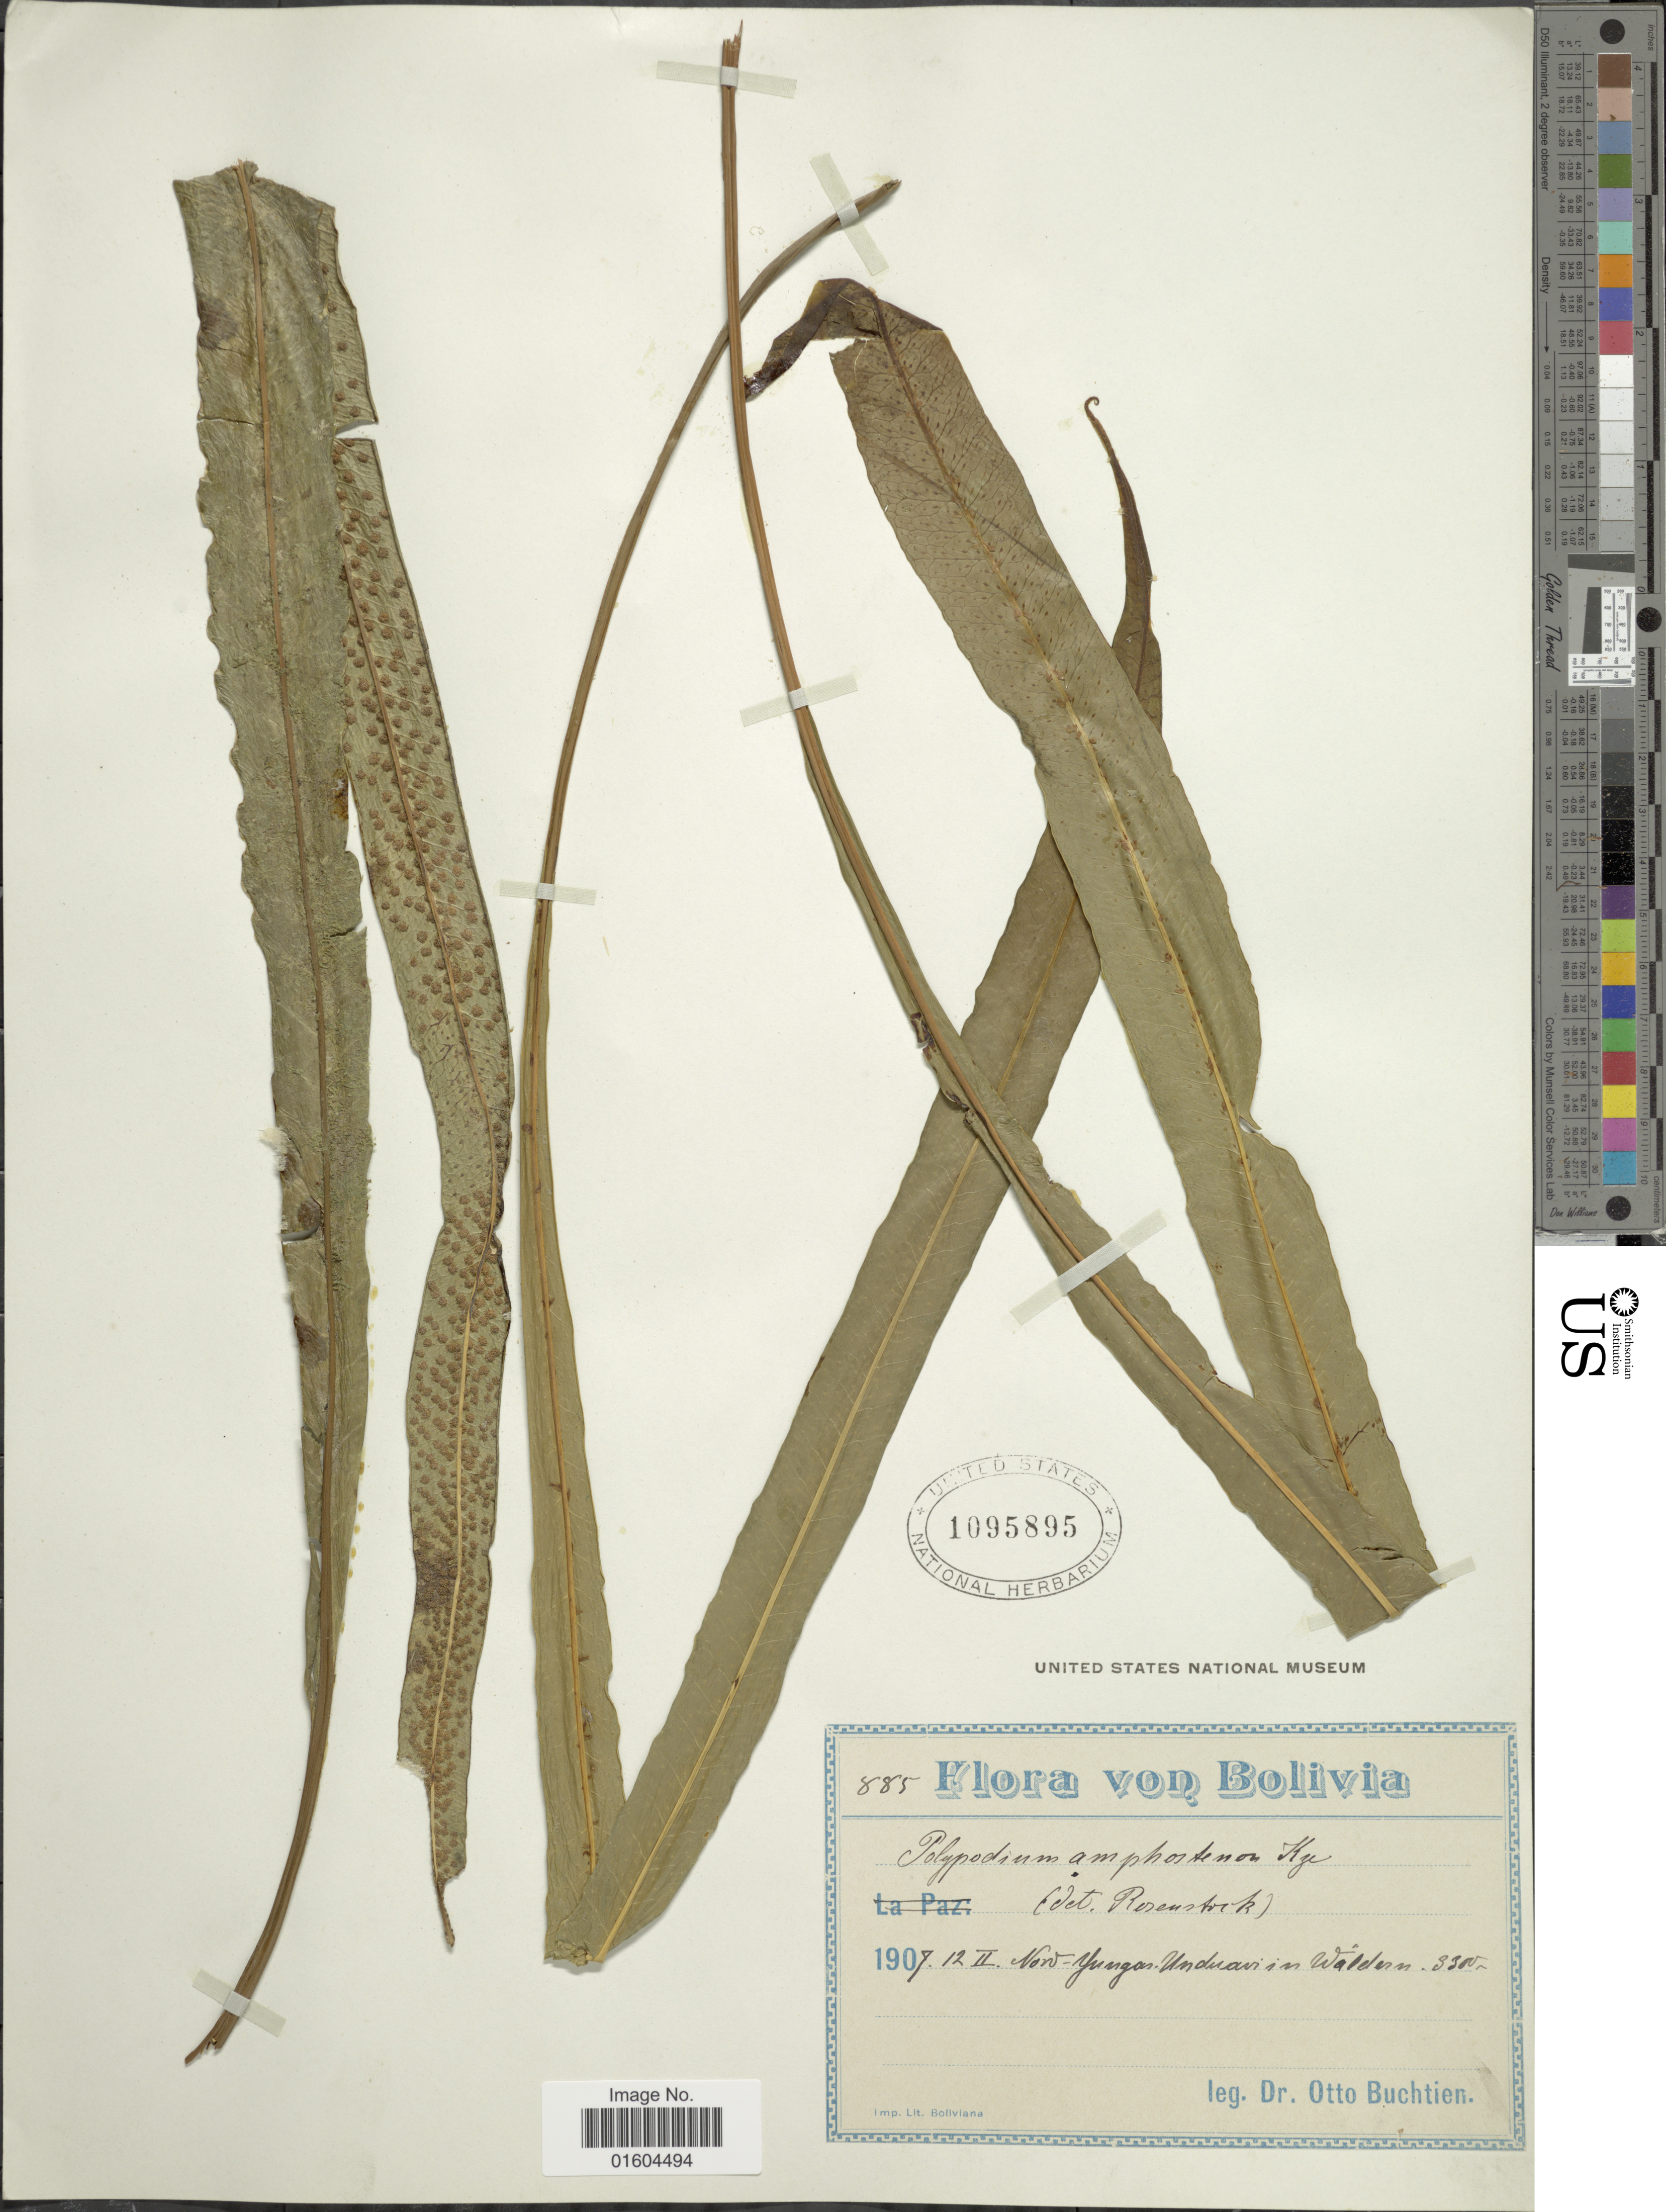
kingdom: Plantae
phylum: Tracheophyta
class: Polypodiopsida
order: Polypodiales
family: Polypodiaceae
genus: Campyloneurum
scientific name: Campyloneurum lorentzii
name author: (Hieron.) Ching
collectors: O. Buchtien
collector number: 885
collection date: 1907-02-12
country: Bolivia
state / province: La Paz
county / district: Nor Yungas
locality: Unduavi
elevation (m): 3300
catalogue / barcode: US 1095895